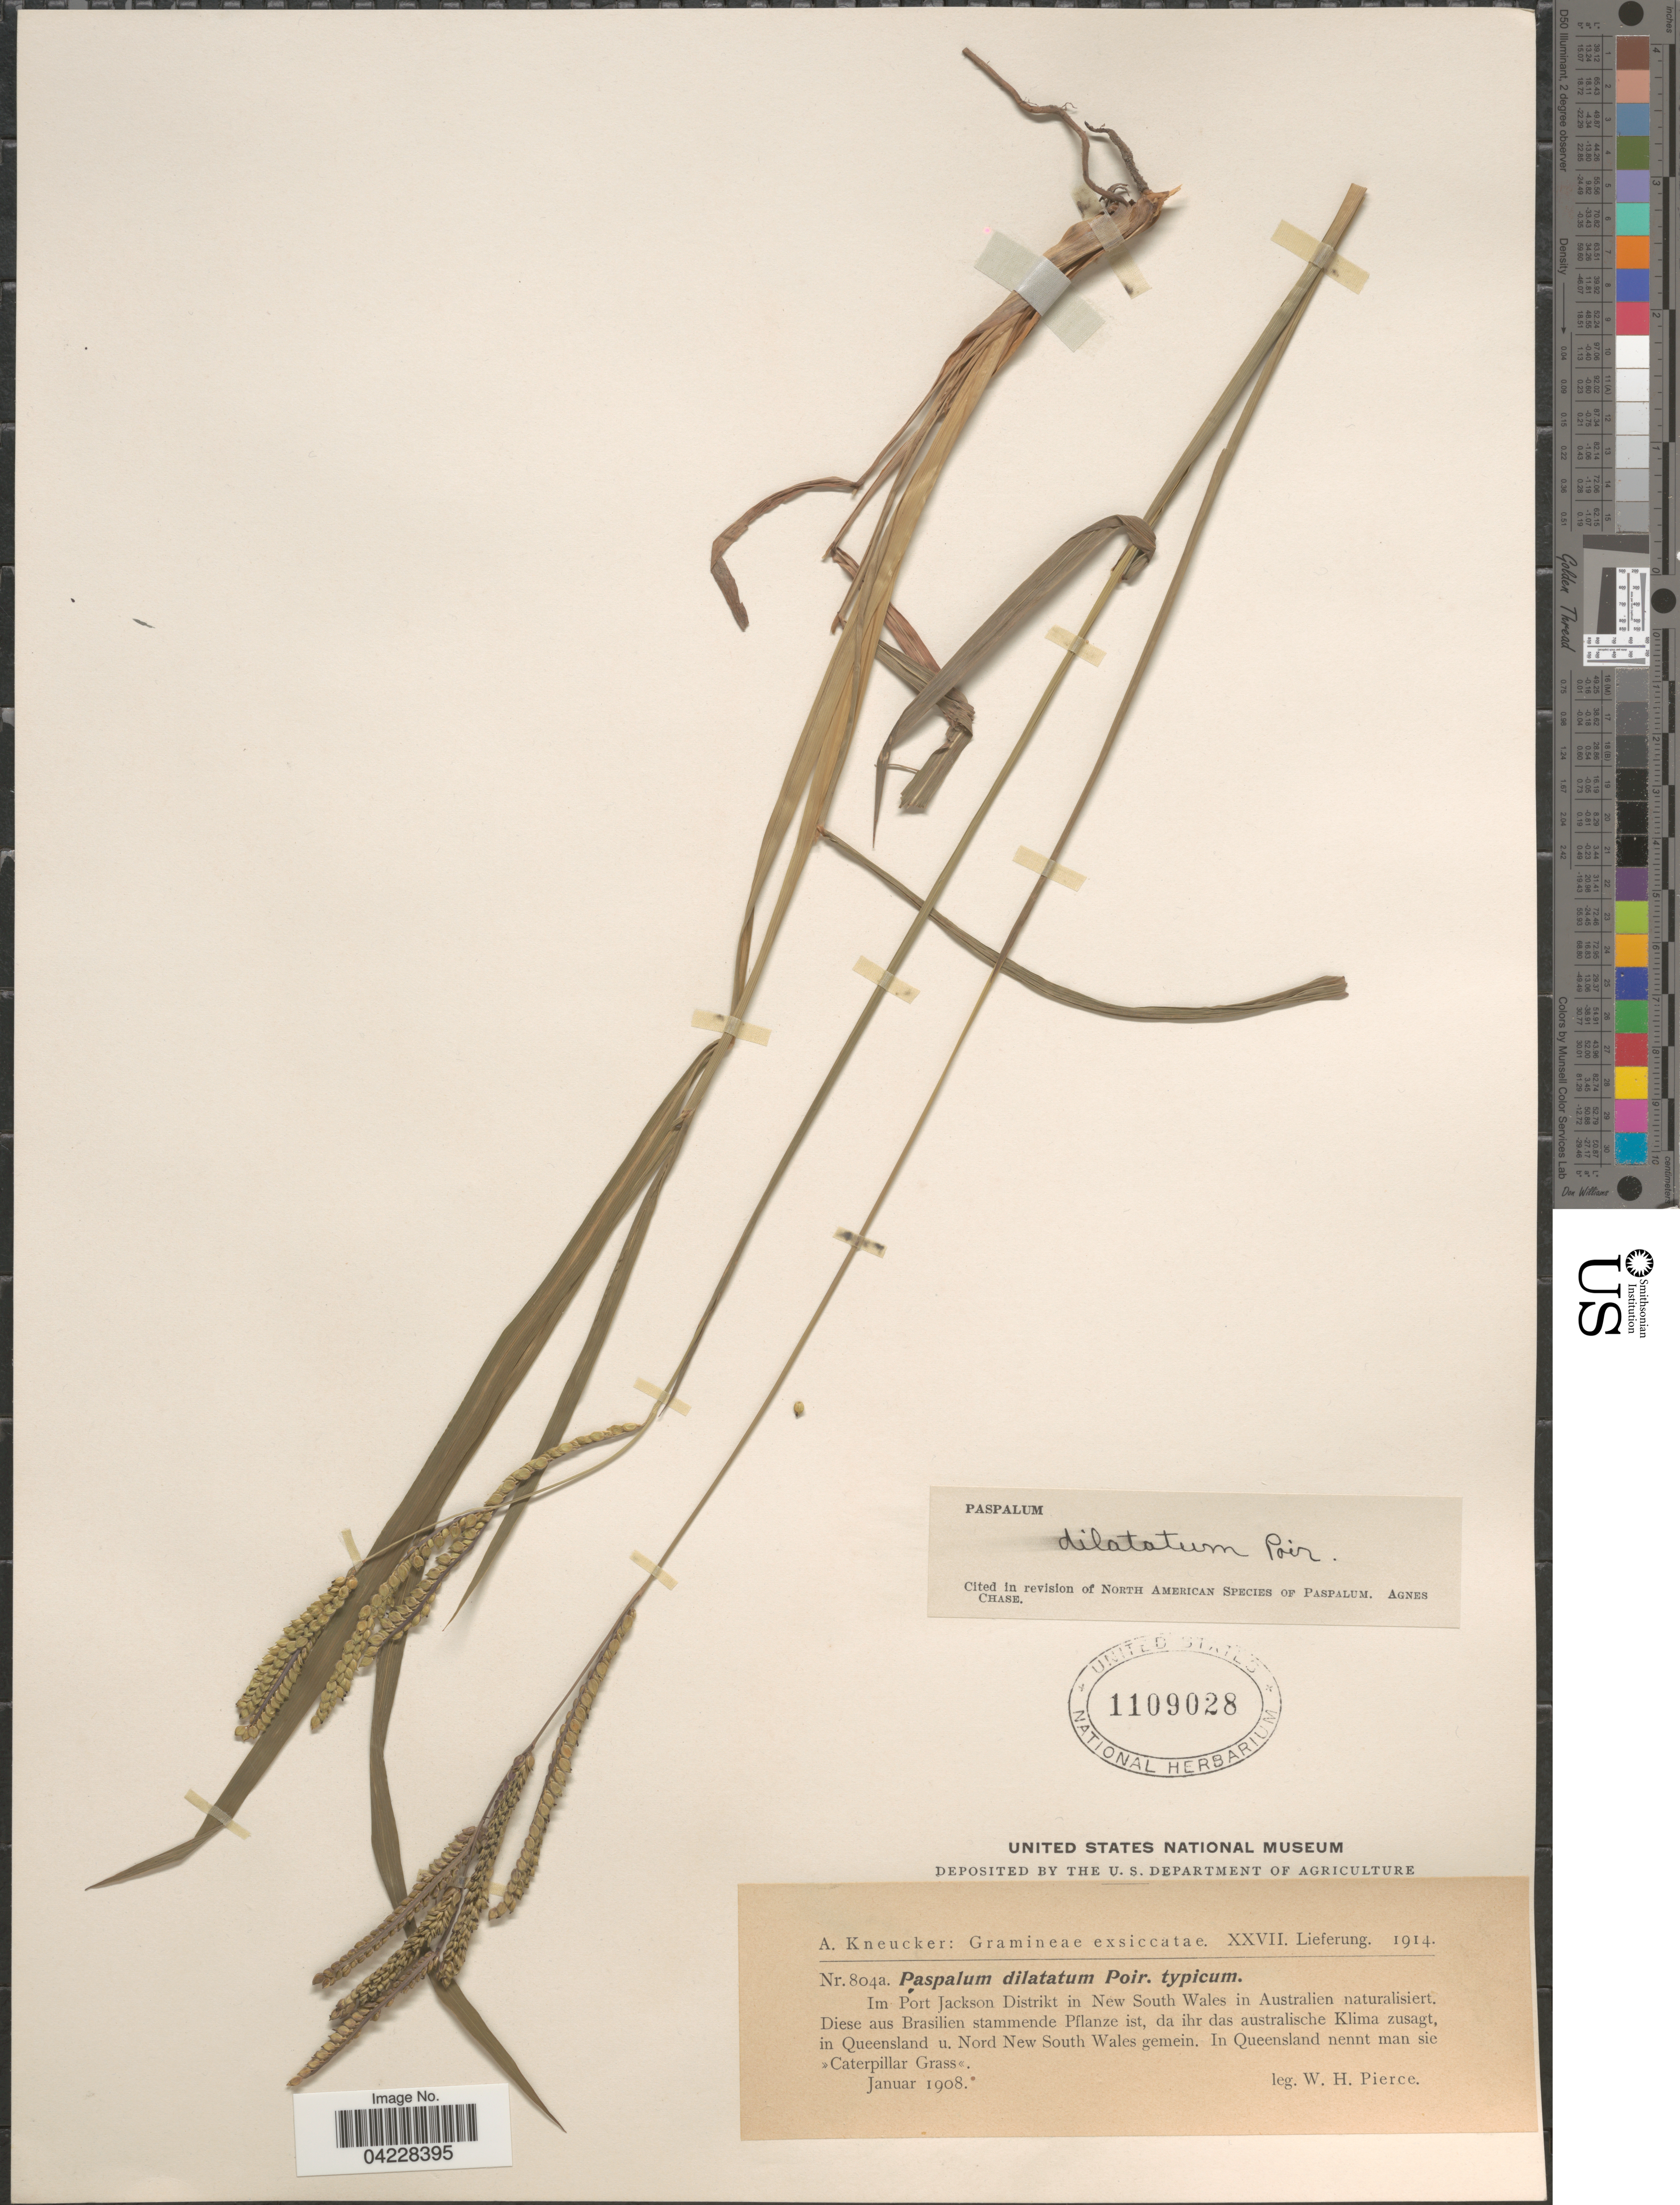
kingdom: Plantae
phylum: Tracheophyta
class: Liliopsida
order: Poales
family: Poaceae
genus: Paspalum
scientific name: Paspalum dilatatum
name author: Poir.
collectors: W. Pierce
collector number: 804a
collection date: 1908-01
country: Australia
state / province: New South Wales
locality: Im Port Jackson Distrikt in New South Wales in Australien naturalisiert. Diese aus Brasilien stammende Pflanze ist, da ihr das australische Klima zusagt, in Queensland u. Nord New South Wales gemein. In Queensland nennt man sie »Caterpillar Grass«.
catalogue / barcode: US 1109028